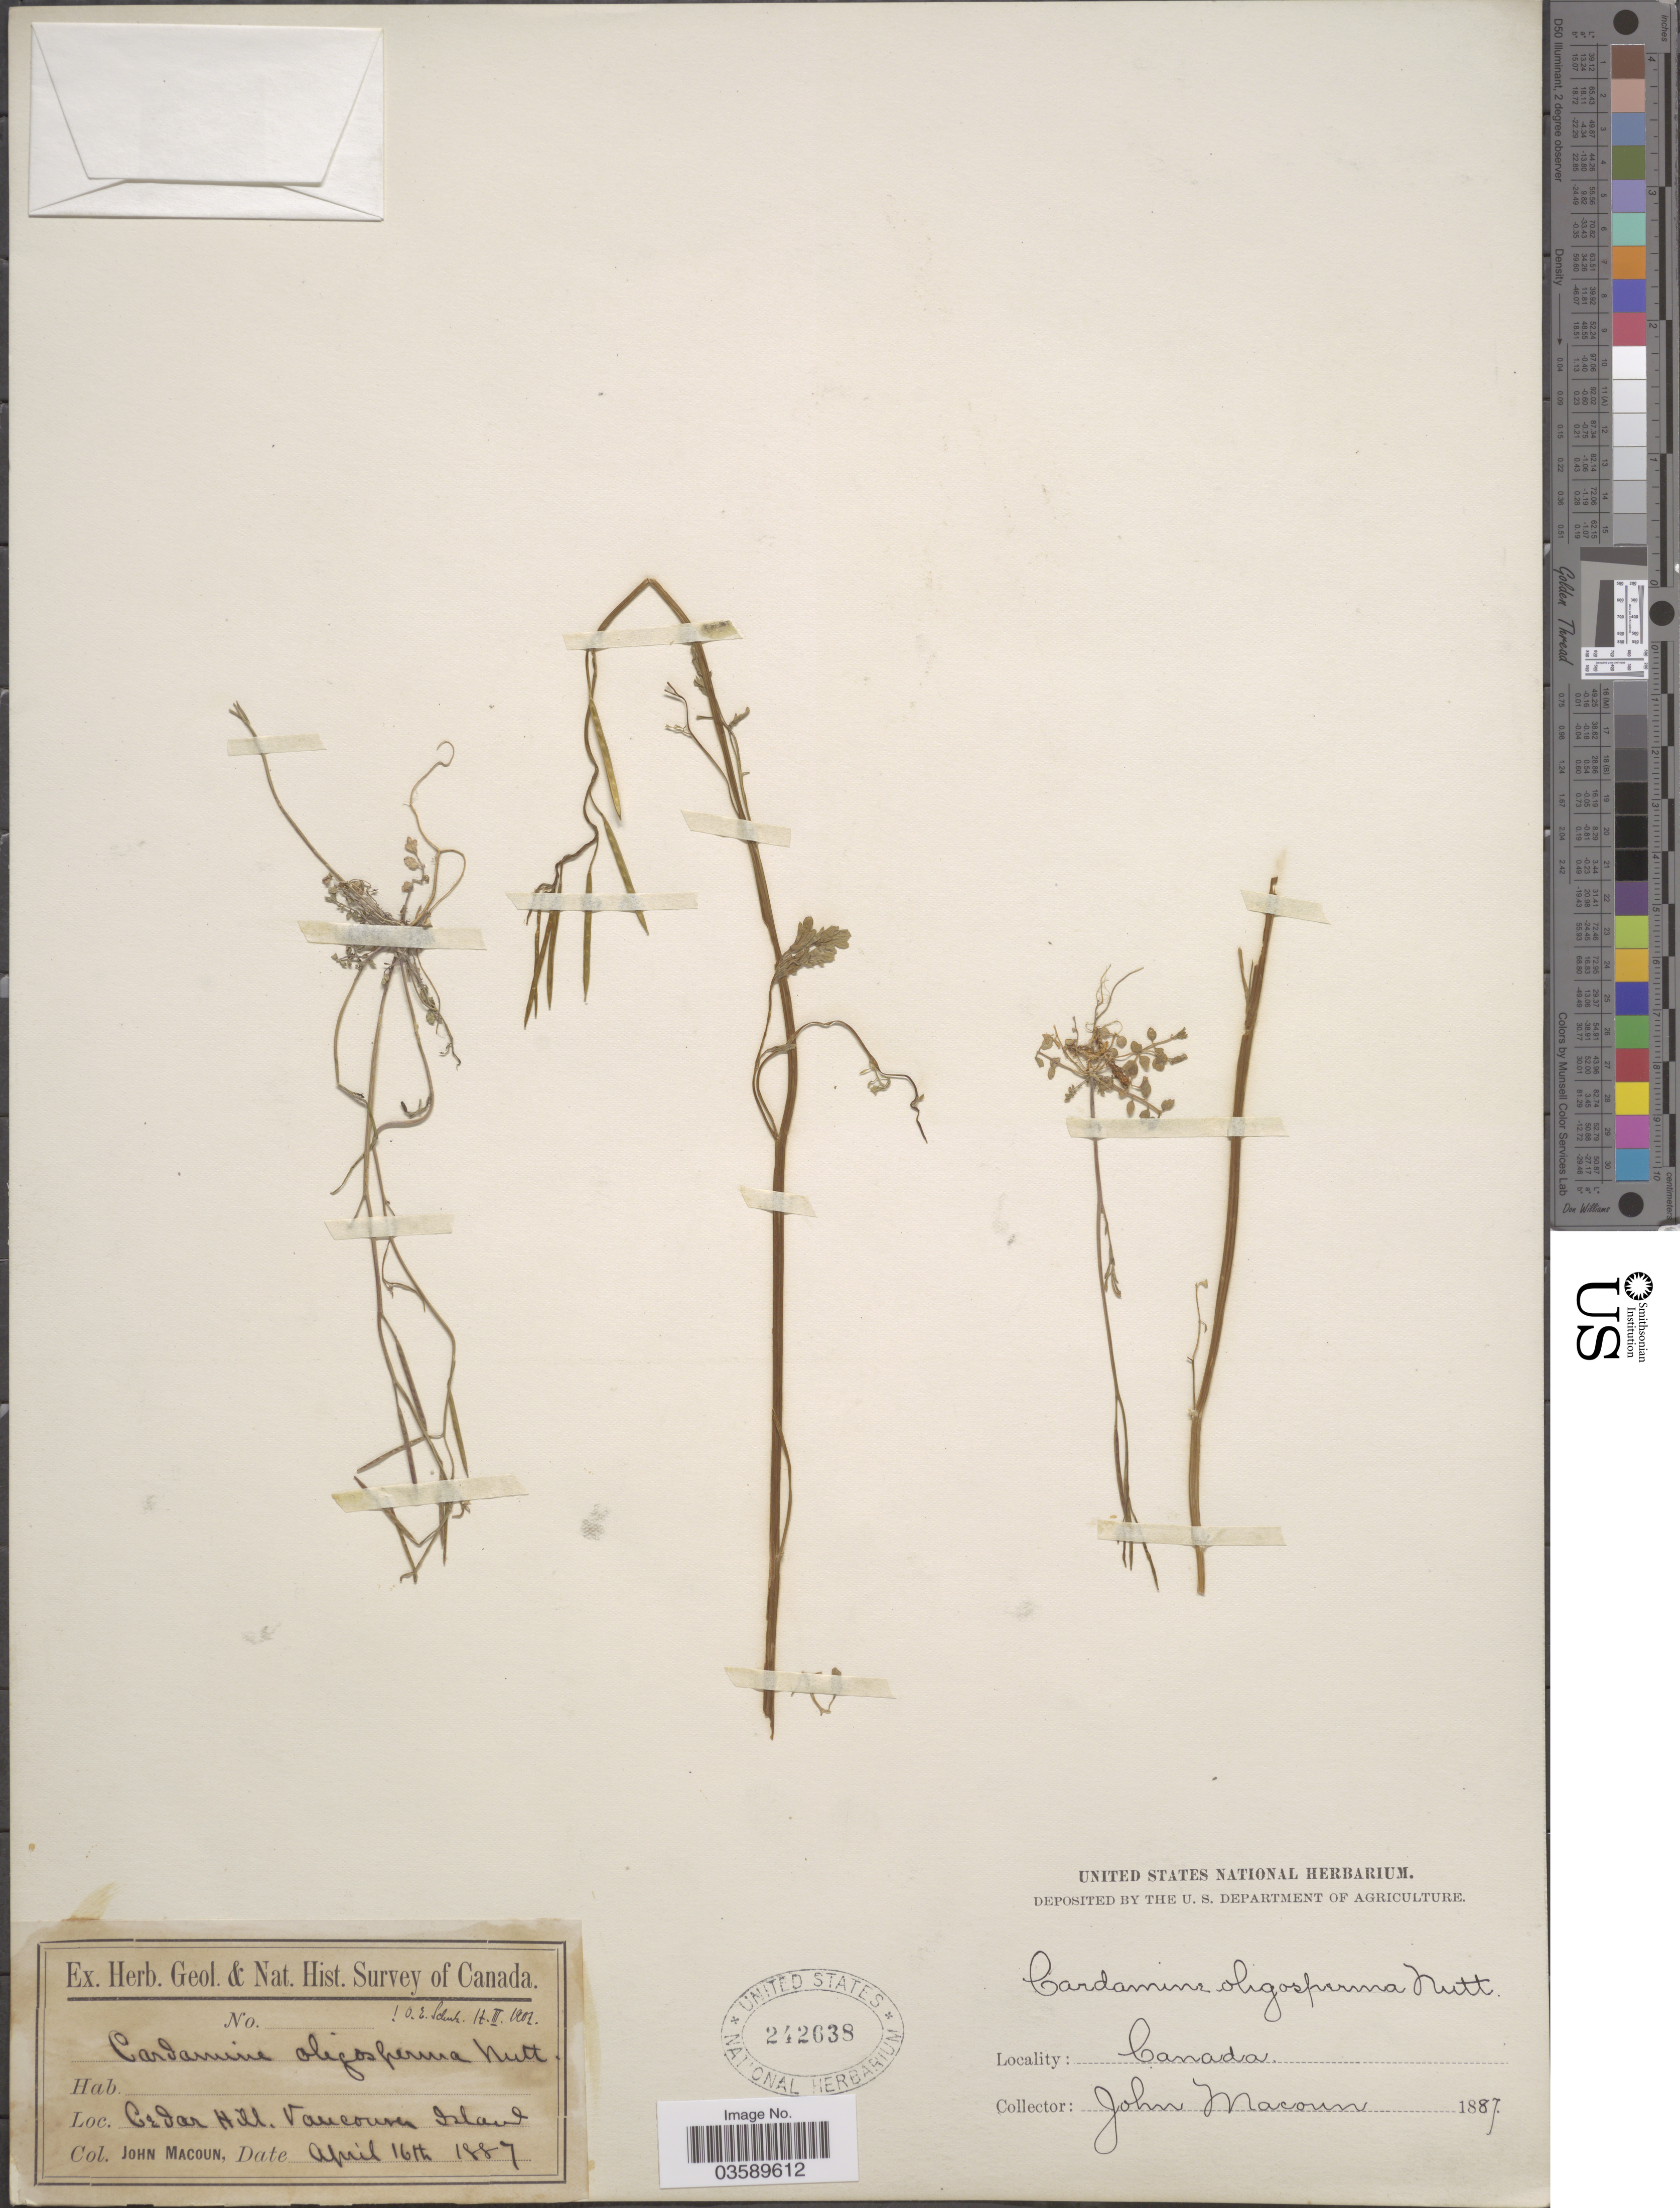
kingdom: Plantae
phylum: Tracheophyta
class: Magnoliopsida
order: Brassicales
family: Brassicaceae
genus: Cardamine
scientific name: Cardamine oligosperma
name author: Nutt.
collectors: J. Macoun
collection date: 1887-04-16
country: Canada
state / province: British Columbia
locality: Cedar Hill, Vancouver Island.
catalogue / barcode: US 242638